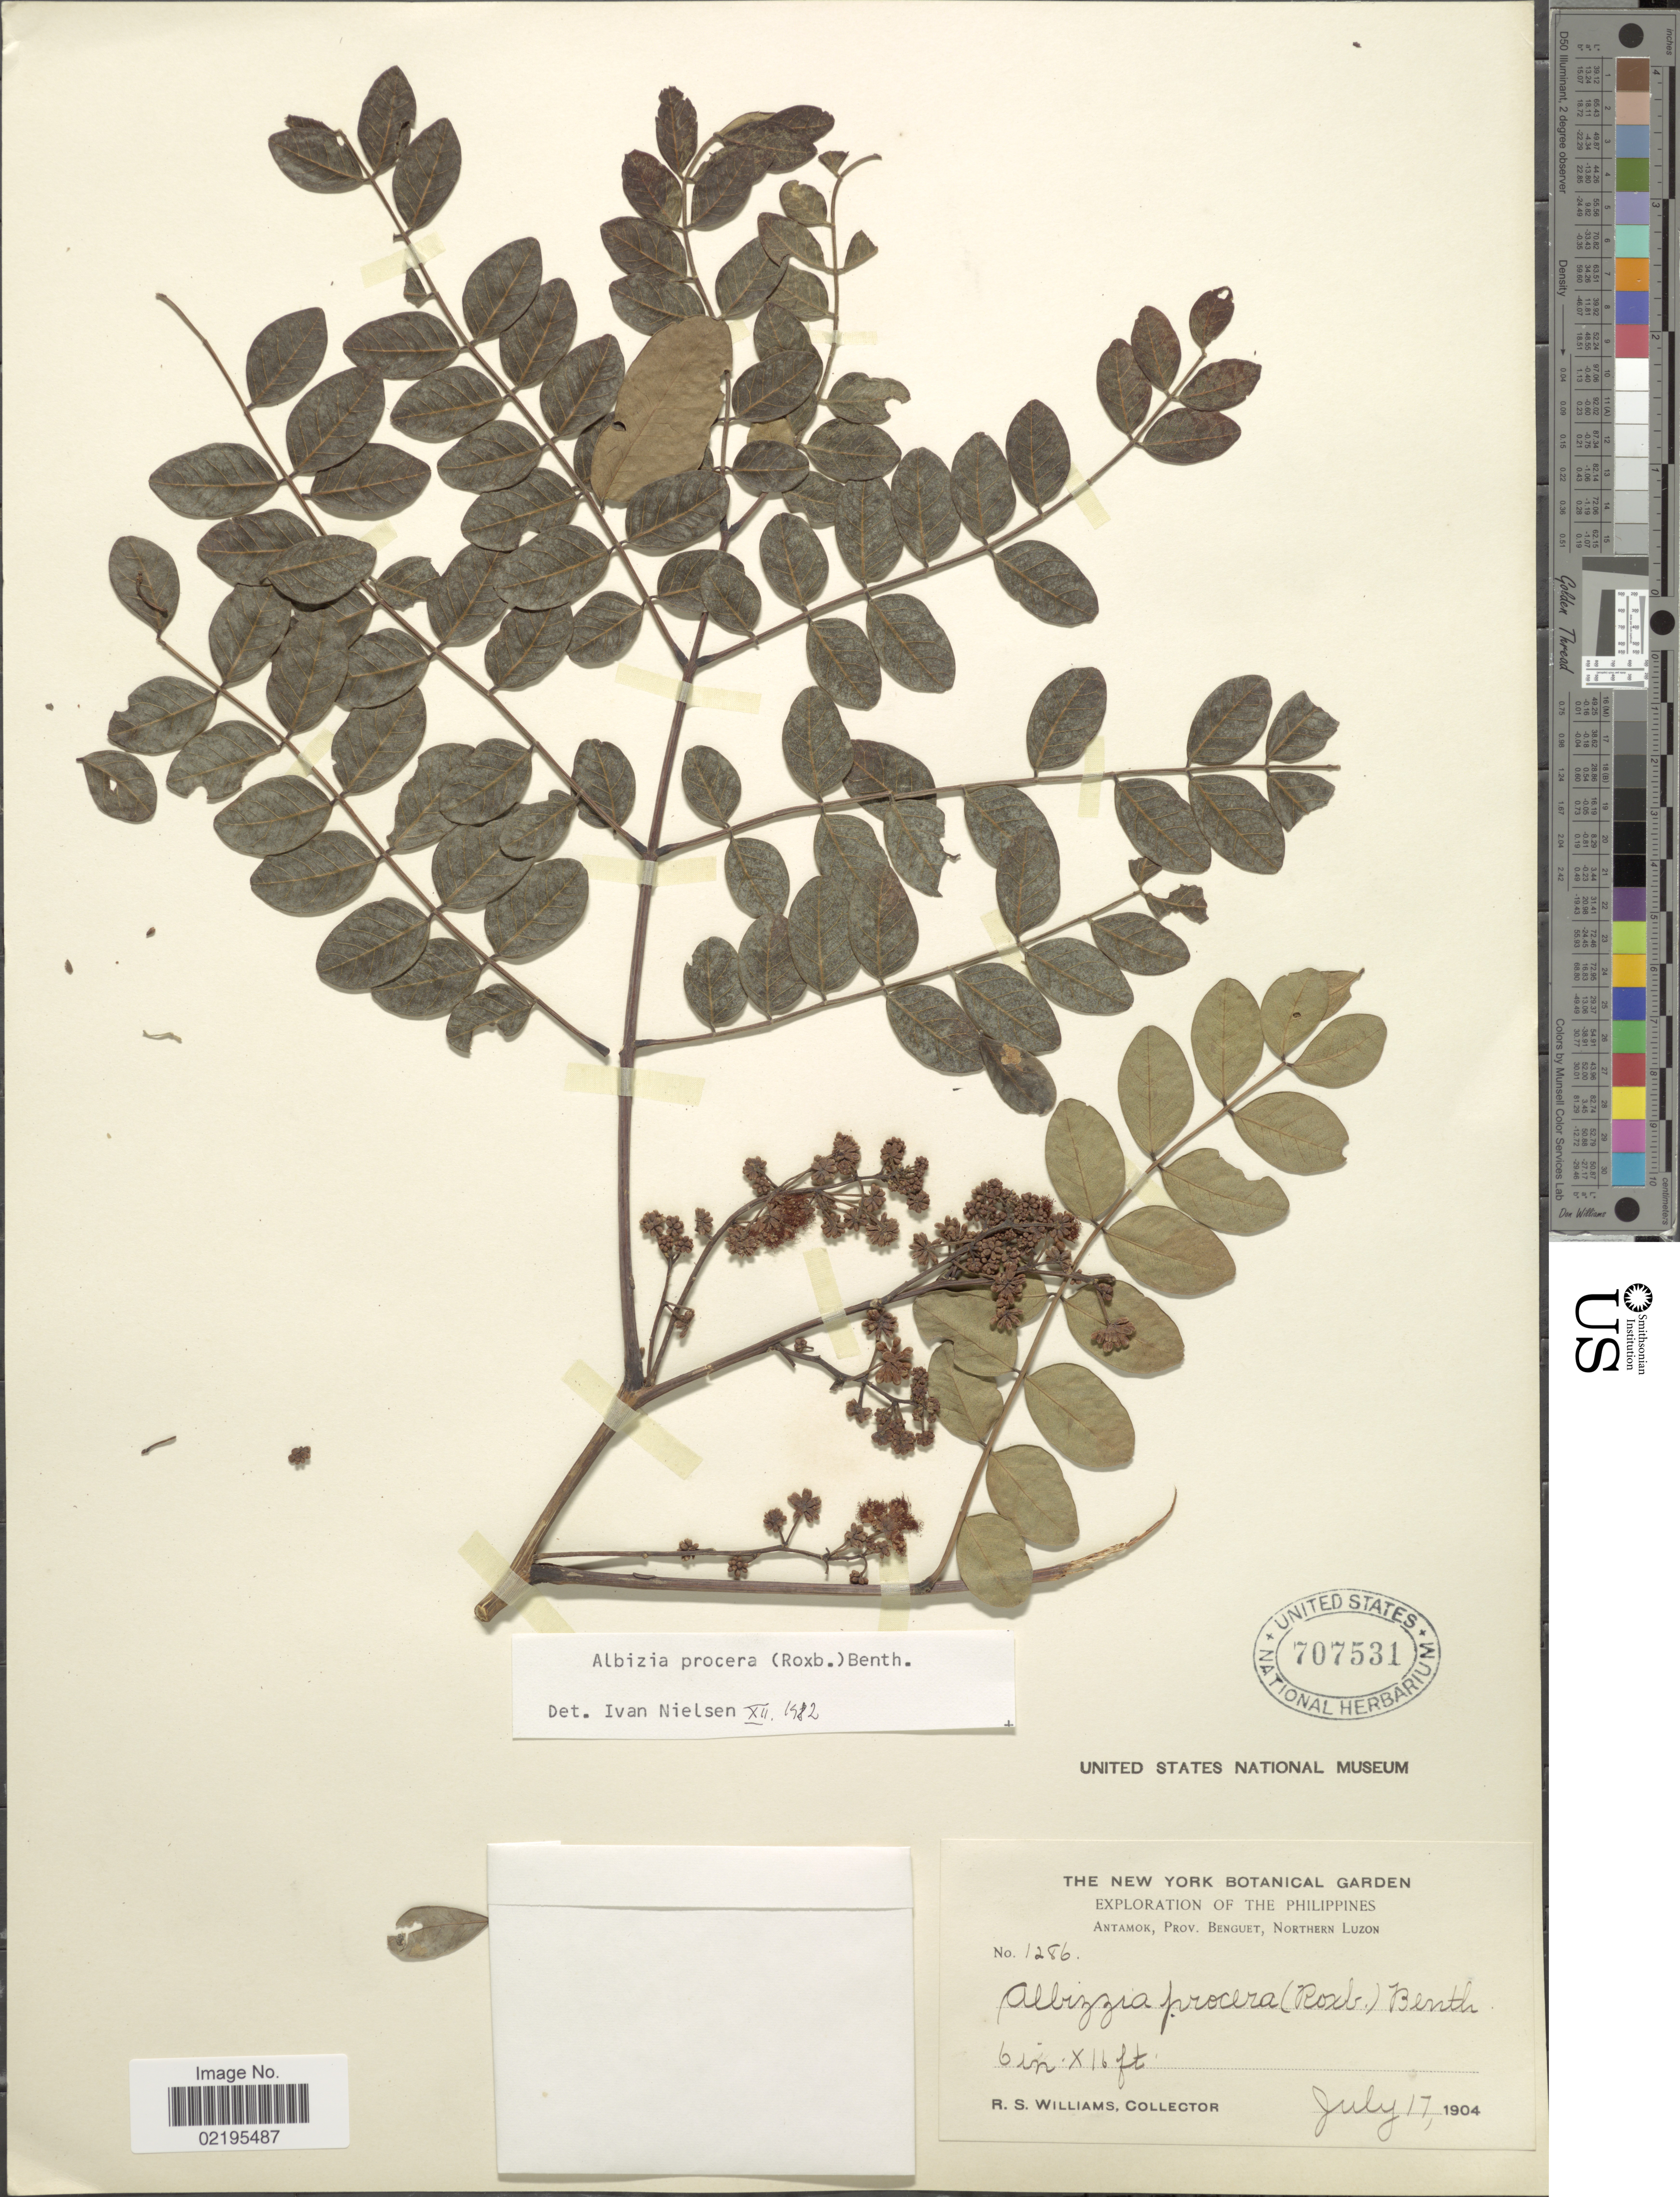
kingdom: Plantae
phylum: Tracheophyta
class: Magnoliopsida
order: Fabales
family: Fabaceae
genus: Albizia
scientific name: Albizia procera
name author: (Roxb.) Benth.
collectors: R. S. Williams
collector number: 1286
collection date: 1904-07-17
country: Philippines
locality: Antamok, Prov. Benguet, Northern Luzon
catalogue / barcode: US 707531